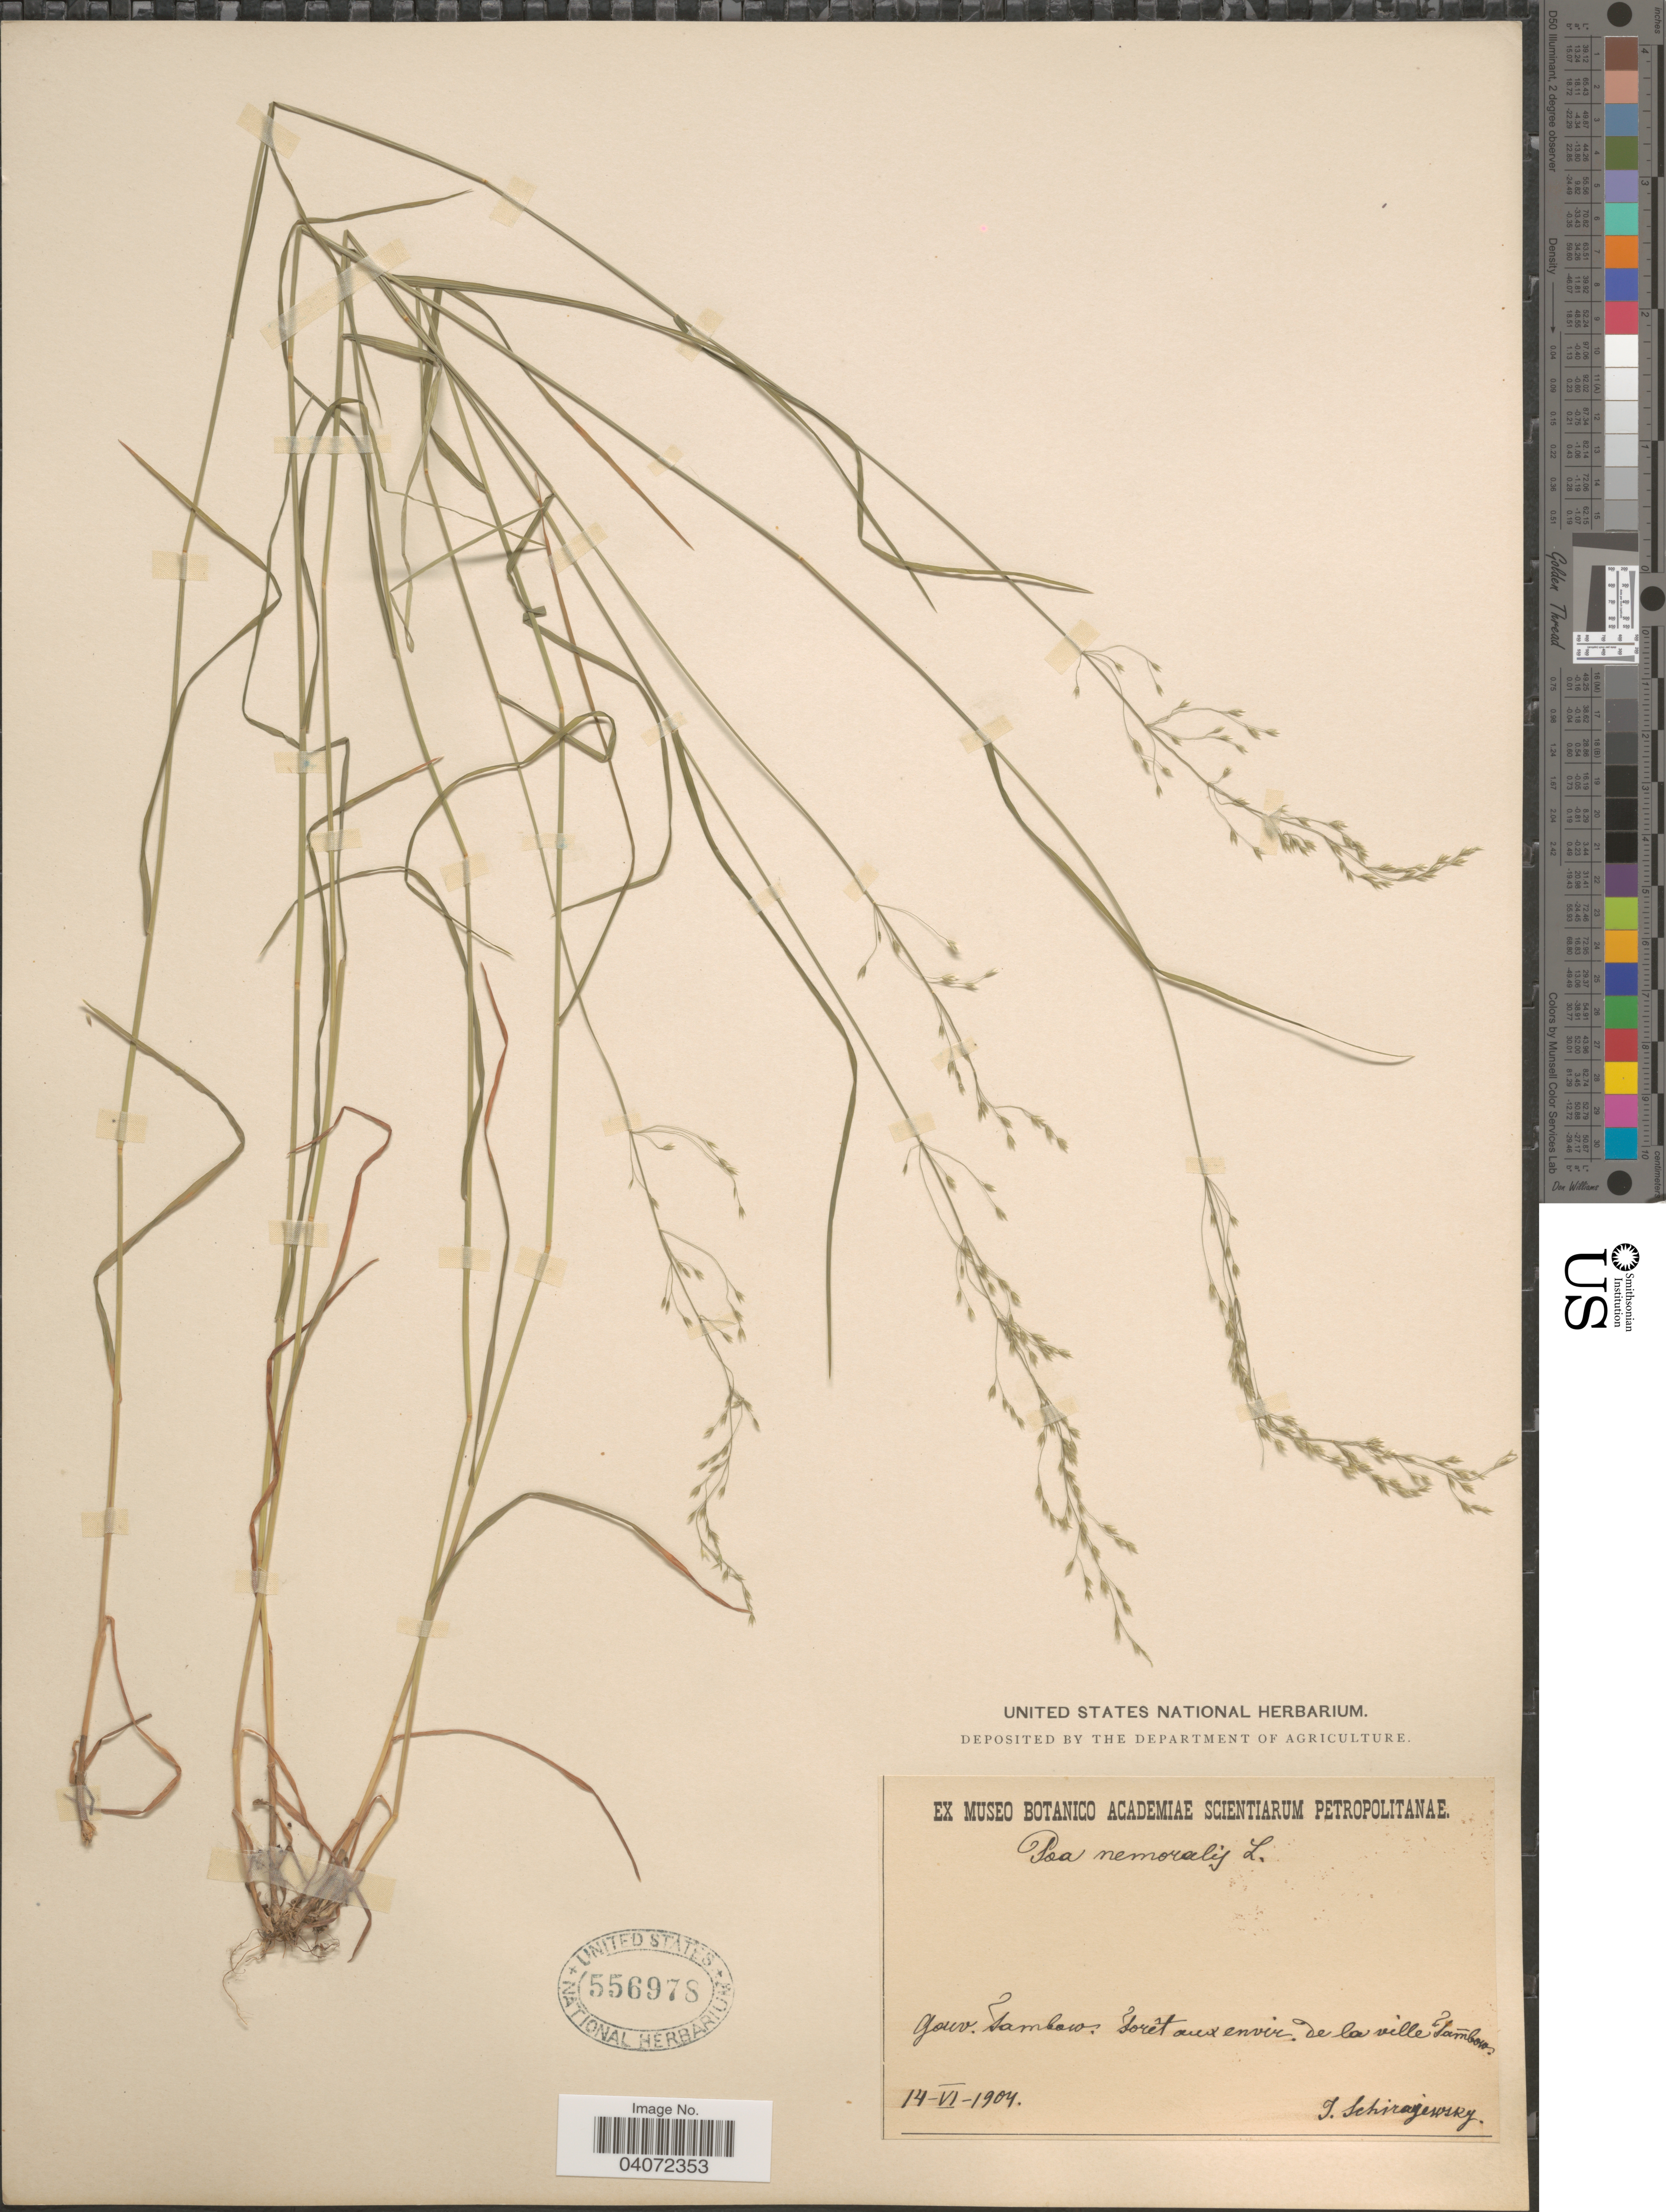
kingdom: Plantae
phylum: Tracheophyta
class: Liliopsida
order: Poales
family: Poaceae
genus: Poa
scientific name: Poa nemoralis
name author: L.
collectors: I. Schirajewsky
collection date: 1904-06-14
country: Russian Federation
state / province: Tambov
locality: Gouv. Tambow. Forêt aux envir. de la ville Tambow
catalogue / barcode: US 556978